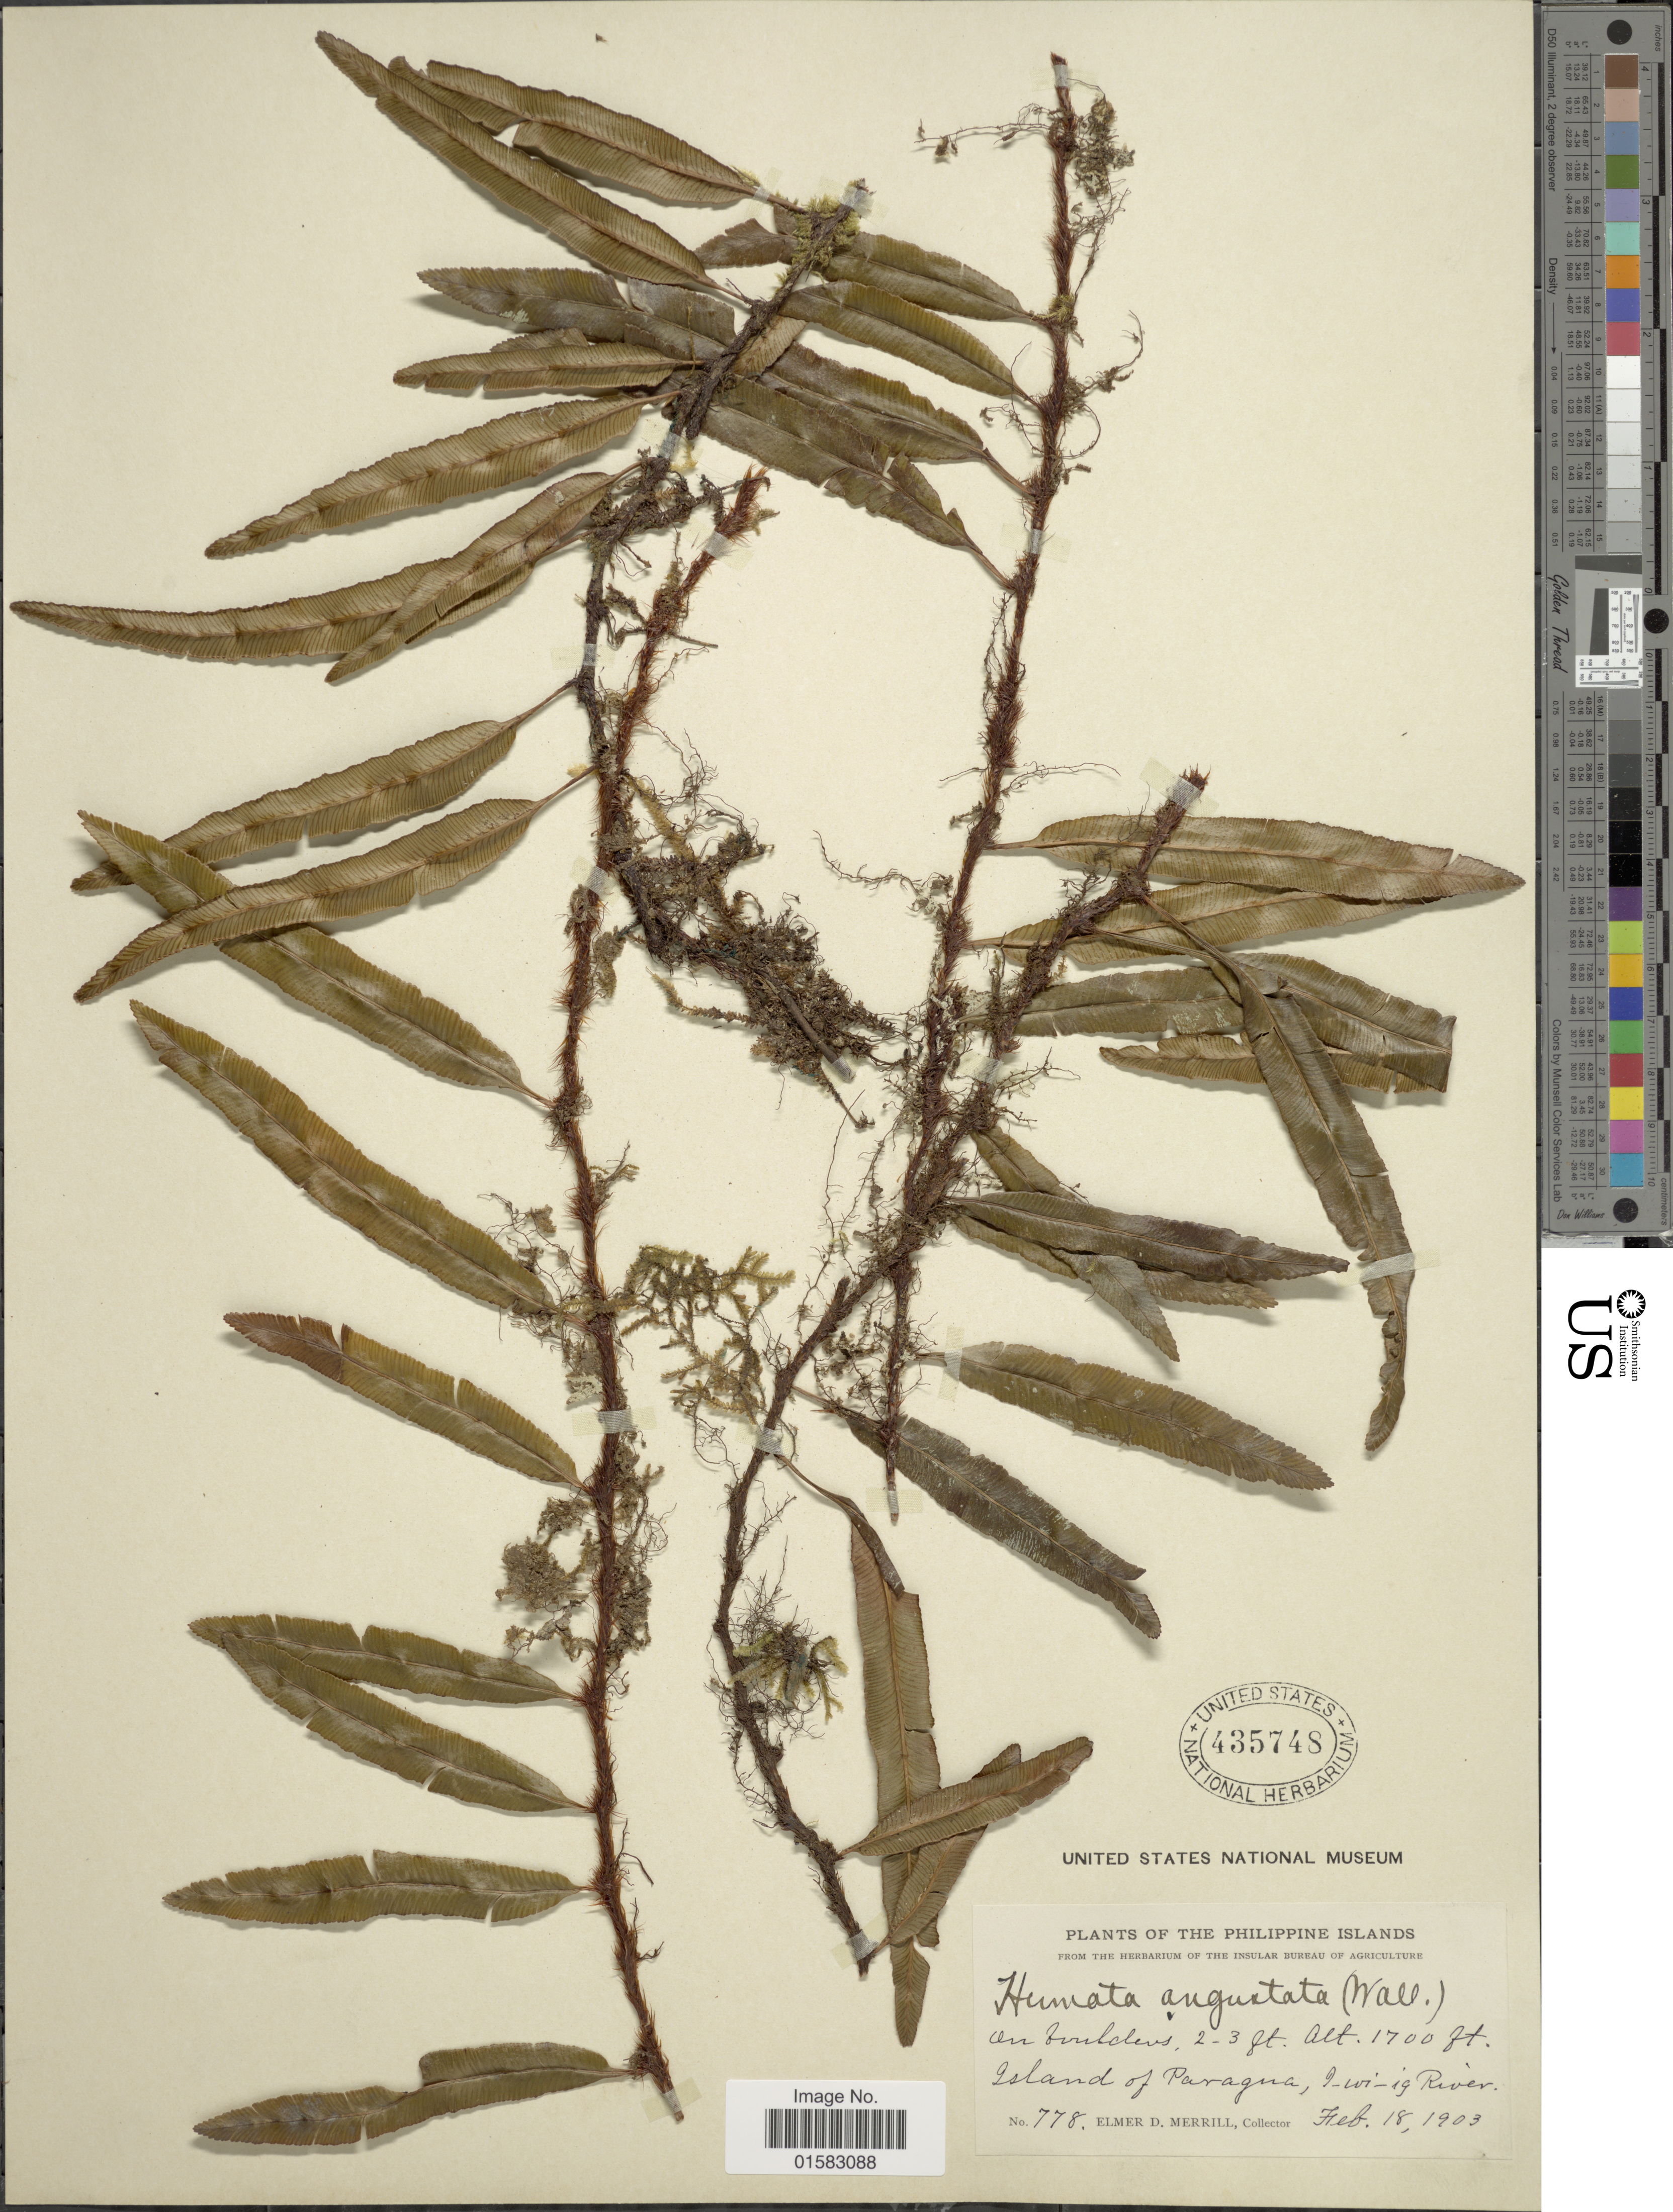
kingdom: Plantae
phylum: Tracheophyta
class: Polypodiopsida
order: Polypodiales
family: Davalliaceae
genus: Davallia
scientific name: Davallia angustata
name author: Wall.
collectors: E. D. Merrill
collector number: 778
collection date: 1903-02-18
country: Philippines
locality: Island of Paragua [Palawan], I-wi-ig River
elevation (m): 518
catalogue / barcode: US 435748